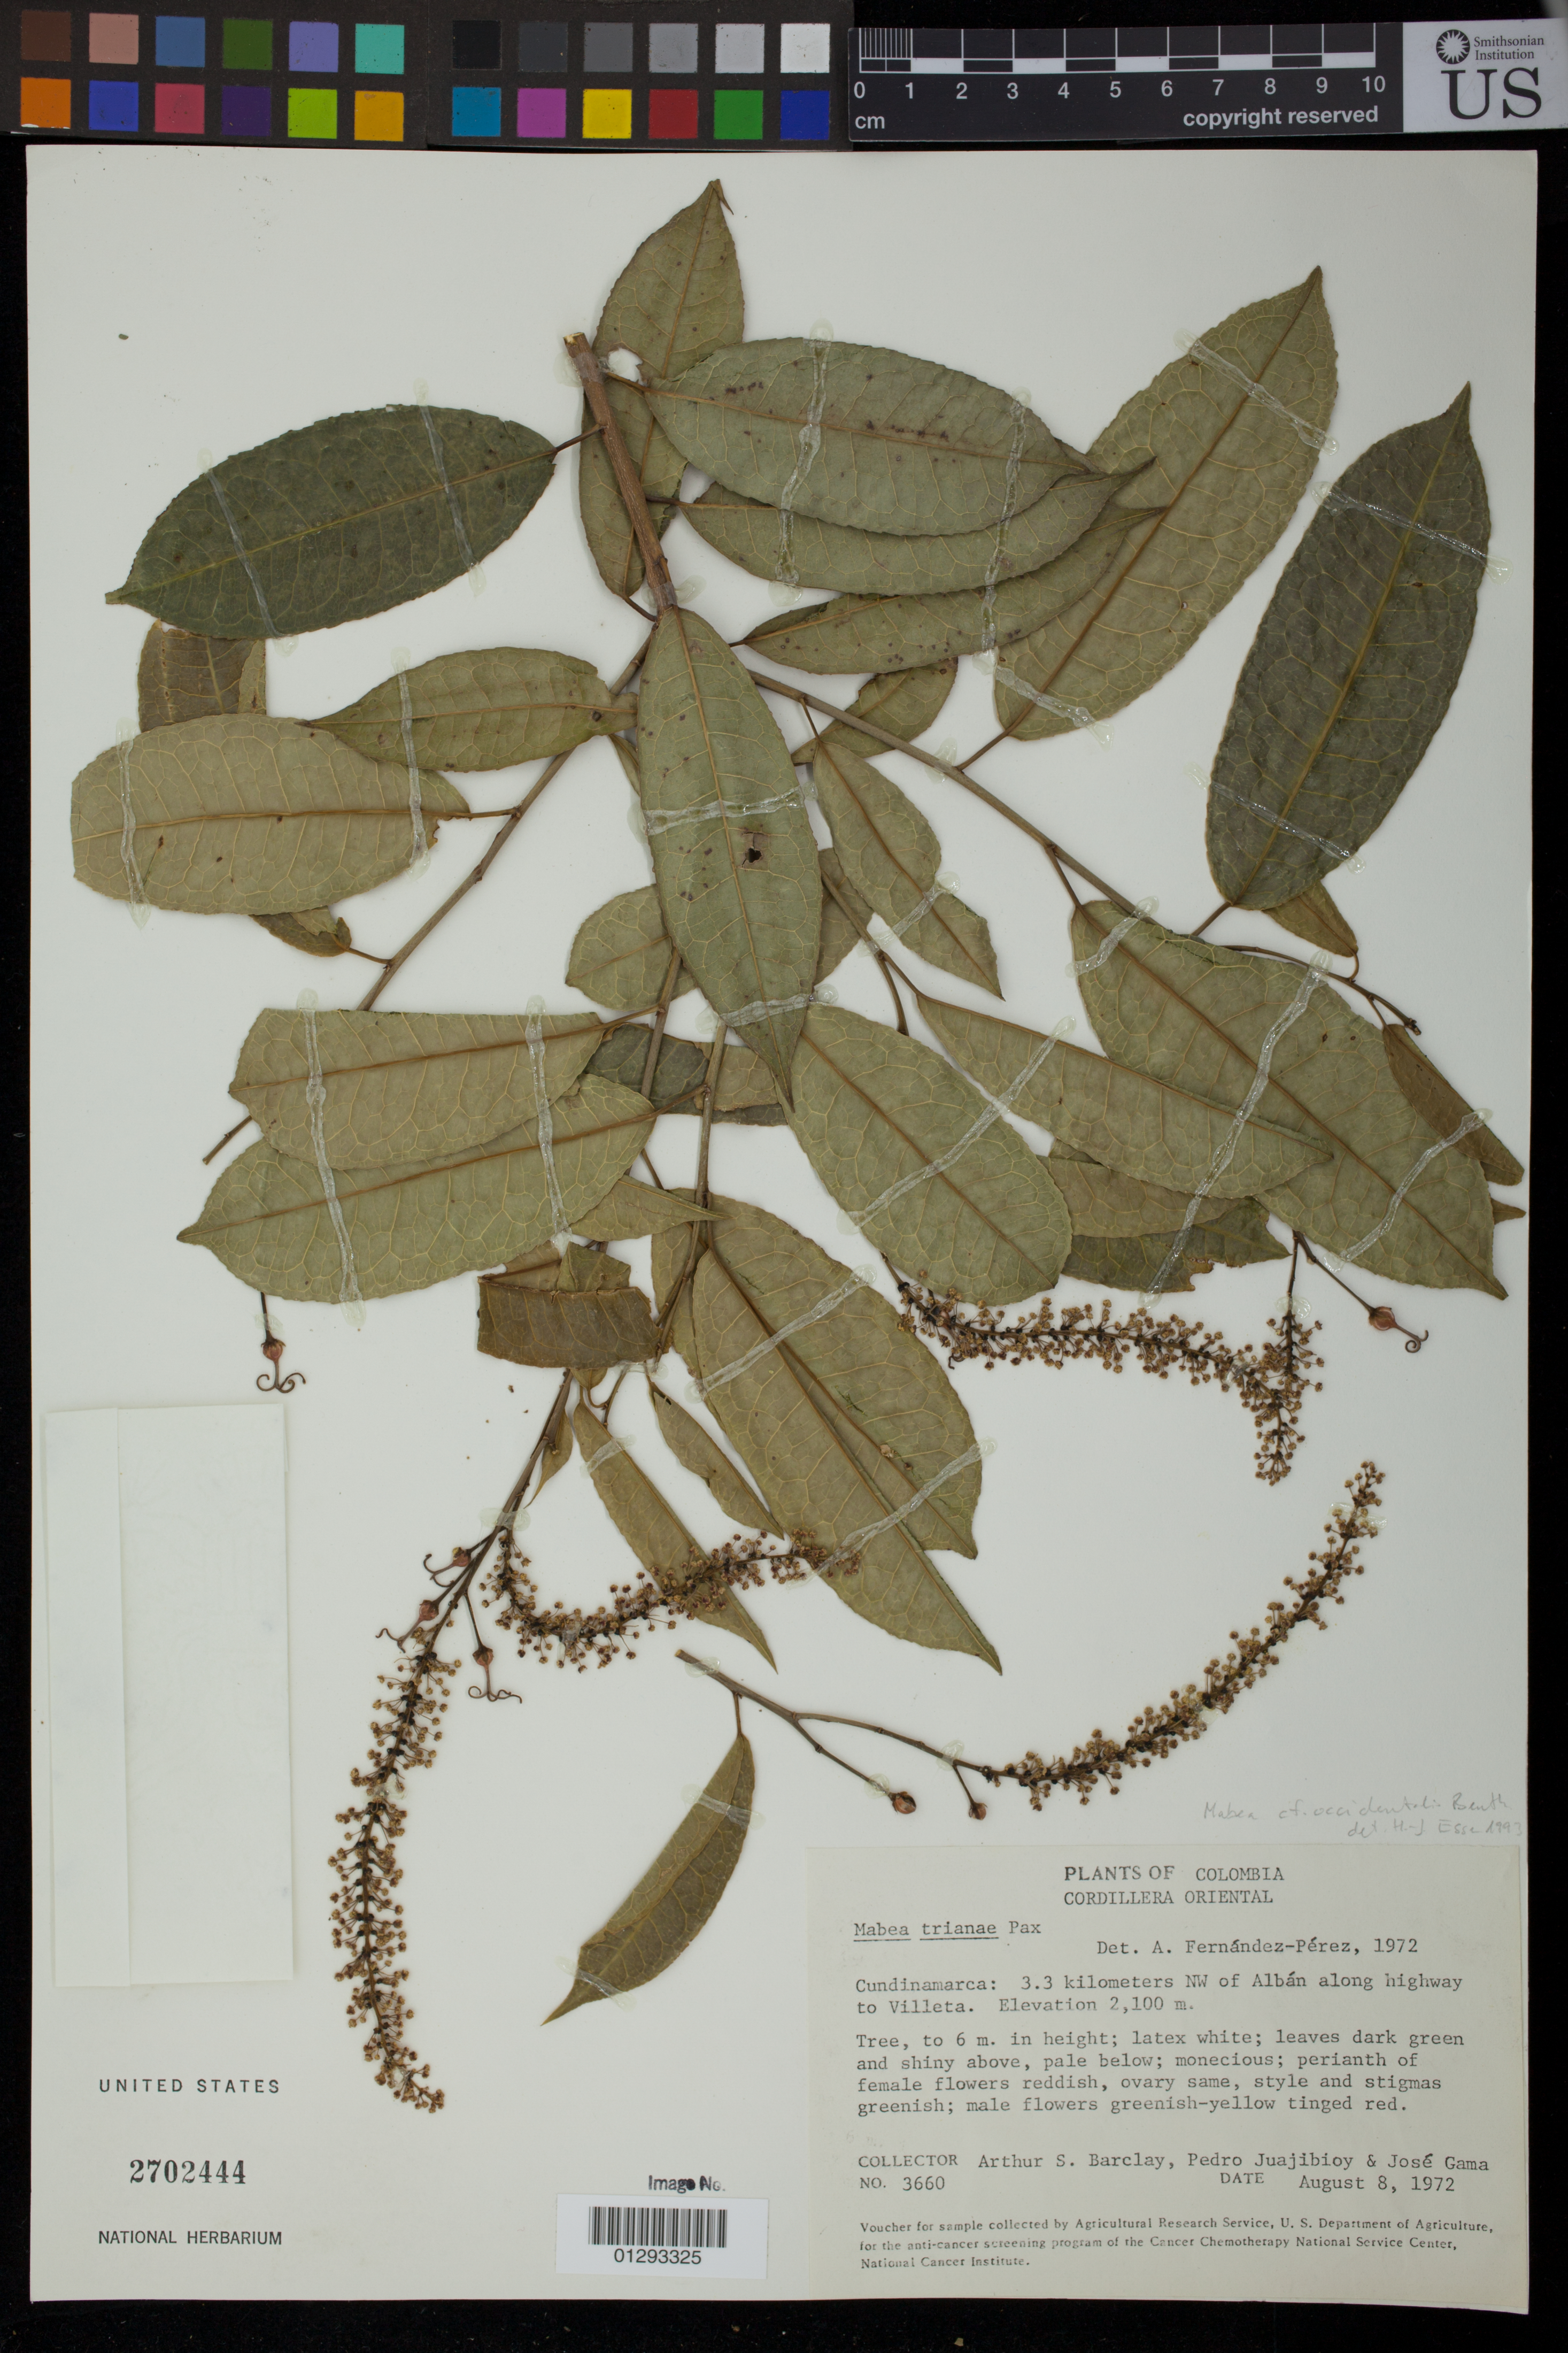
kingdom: Plantae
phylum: Tracheophyta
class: Magnoliopsida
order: Malpighiales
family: Euphorbiaceae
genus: Mabea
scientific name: Mabea occidentalis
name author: Benth.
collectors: A. S. Barclay, P. Juajibioy & J. Gama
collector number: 3660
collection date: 1972-08-08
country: Colombia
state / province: Cundinamarca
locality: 3.3 kilometers NW of Alban along highway to Villeta.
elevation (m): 2100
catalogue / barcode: US 2702444